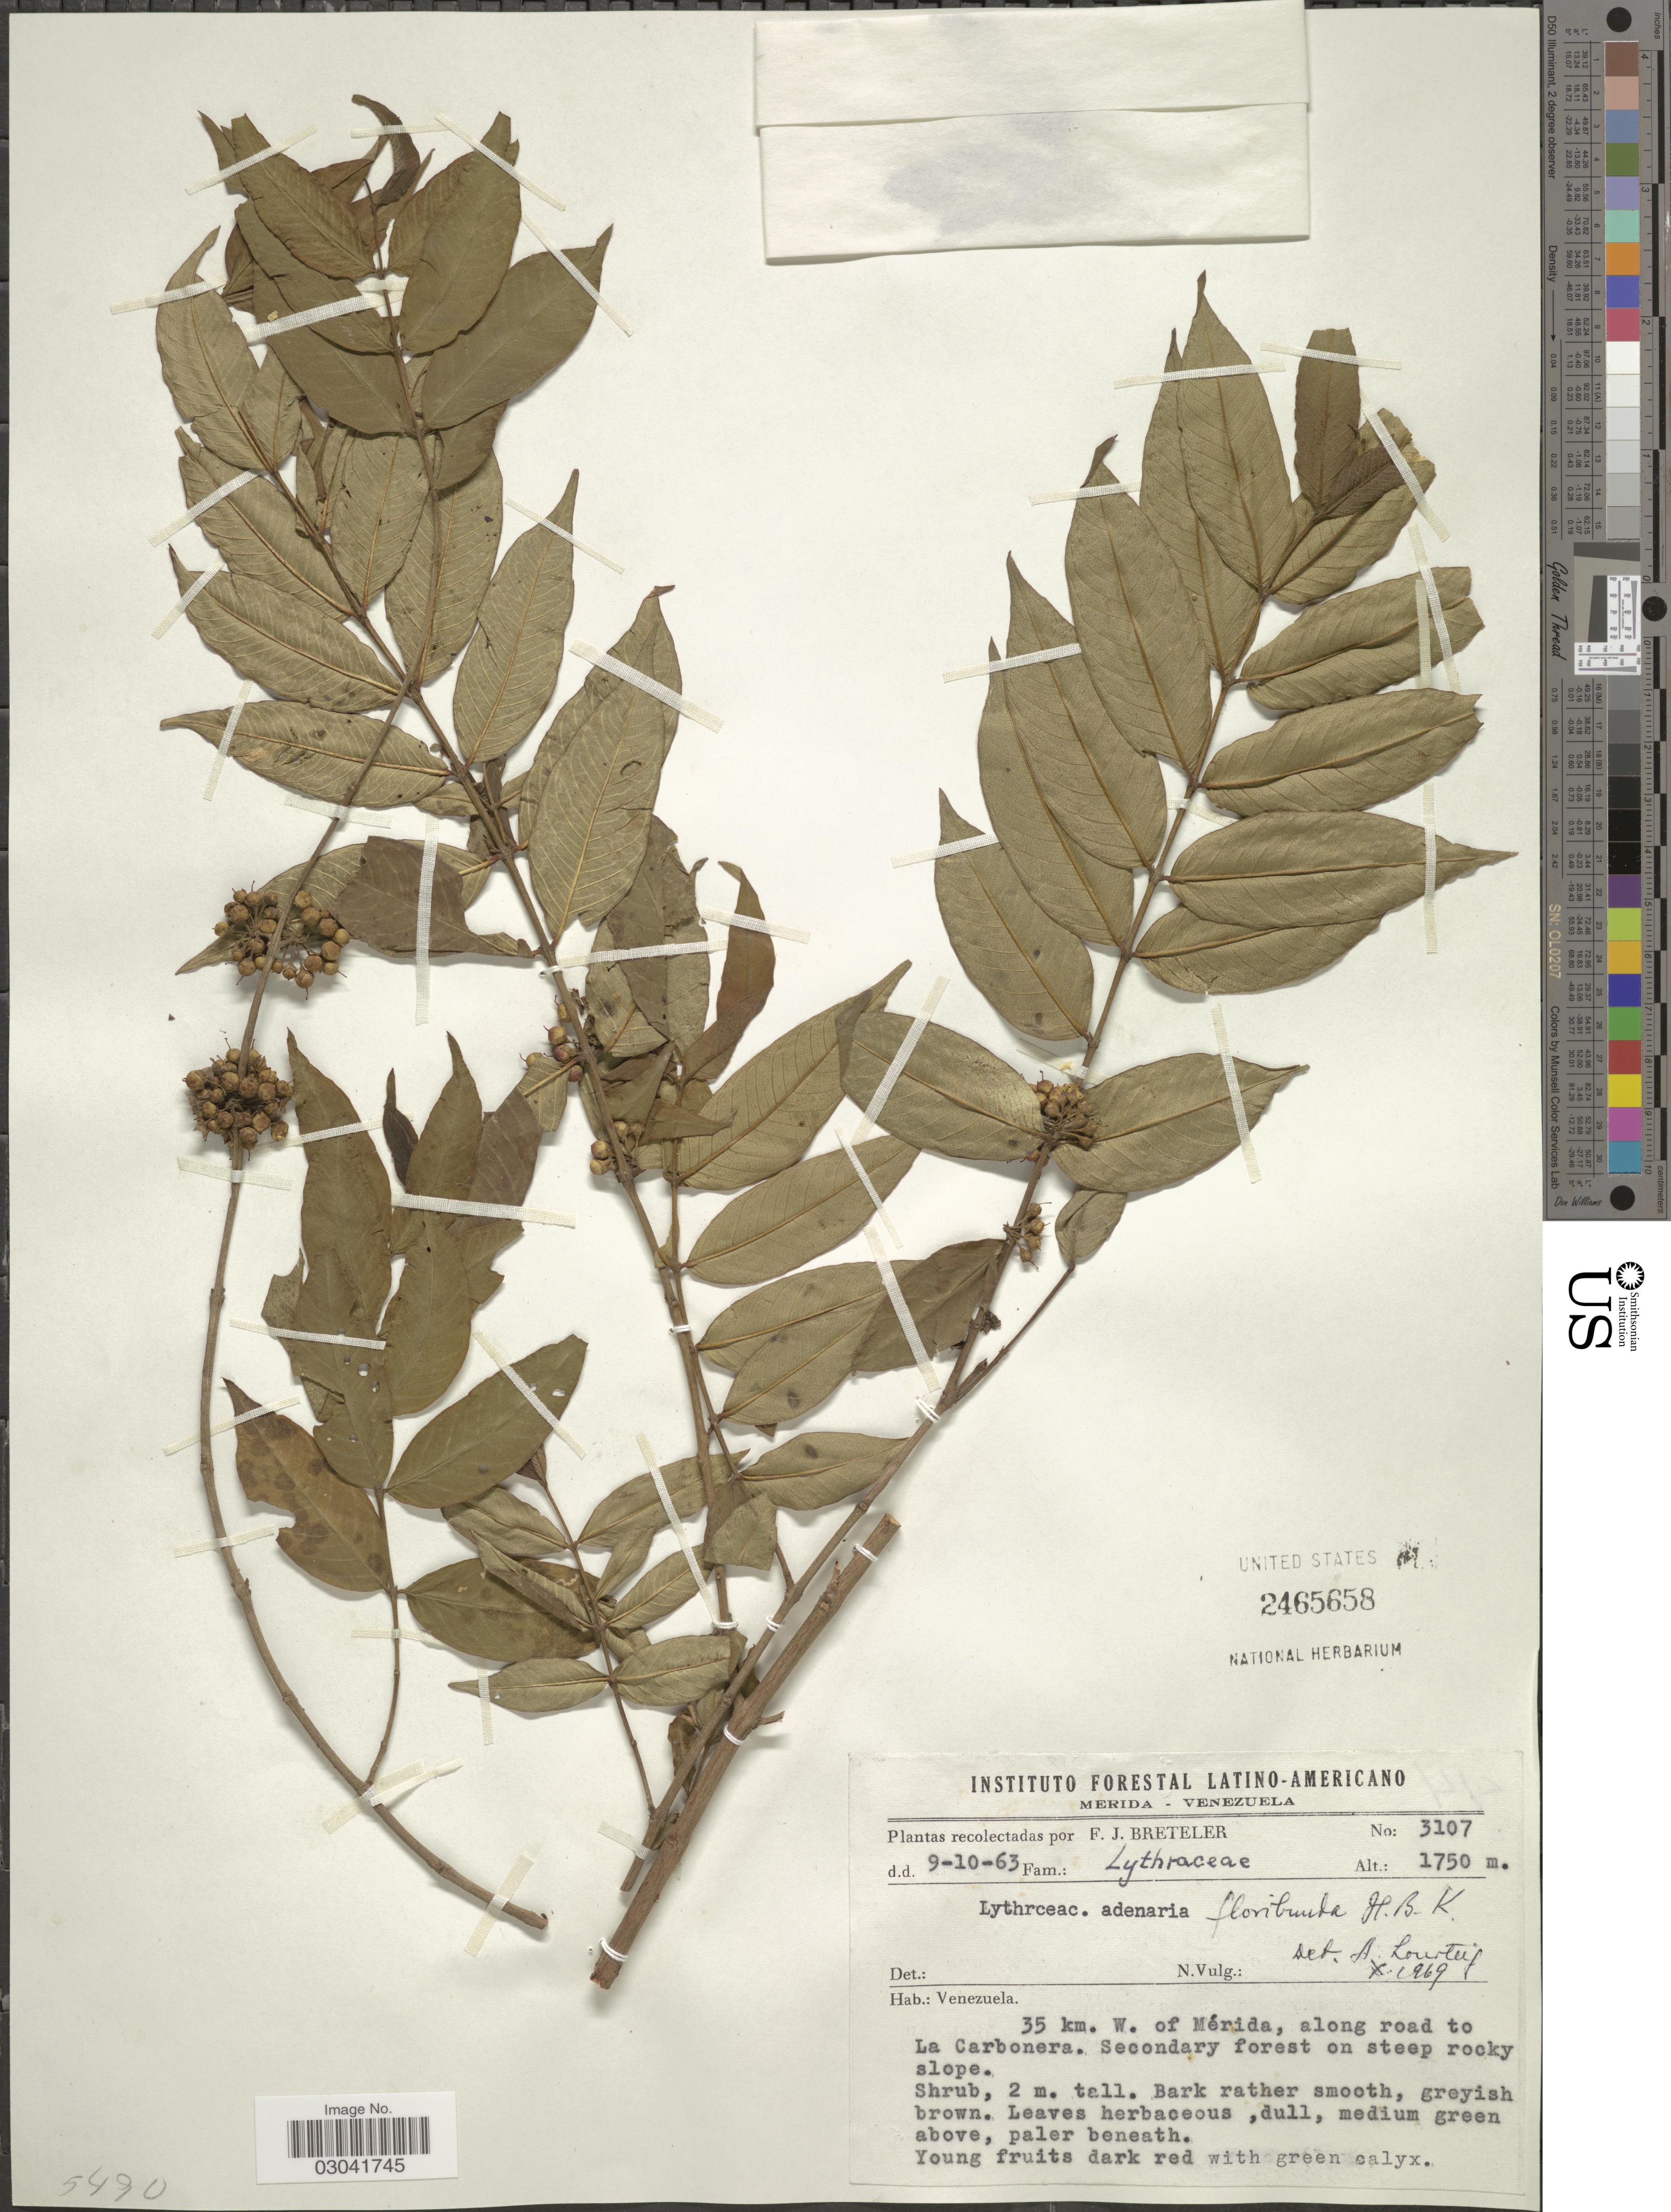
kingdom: Plantae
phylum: Tracheophyta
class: Magnoliopsida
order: Myrtales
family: Lythraceae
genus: Adenaria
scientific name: Adenaria floribunda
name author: Kunth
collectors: F. J. Breteler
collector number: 3107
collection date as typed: Transcribed d/m/y: 9/10/63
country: Venezuela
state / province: Mérida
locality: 35 km. W. of Mérida, along road to La Carbonera.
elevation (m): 1750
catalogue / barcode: US 2465658